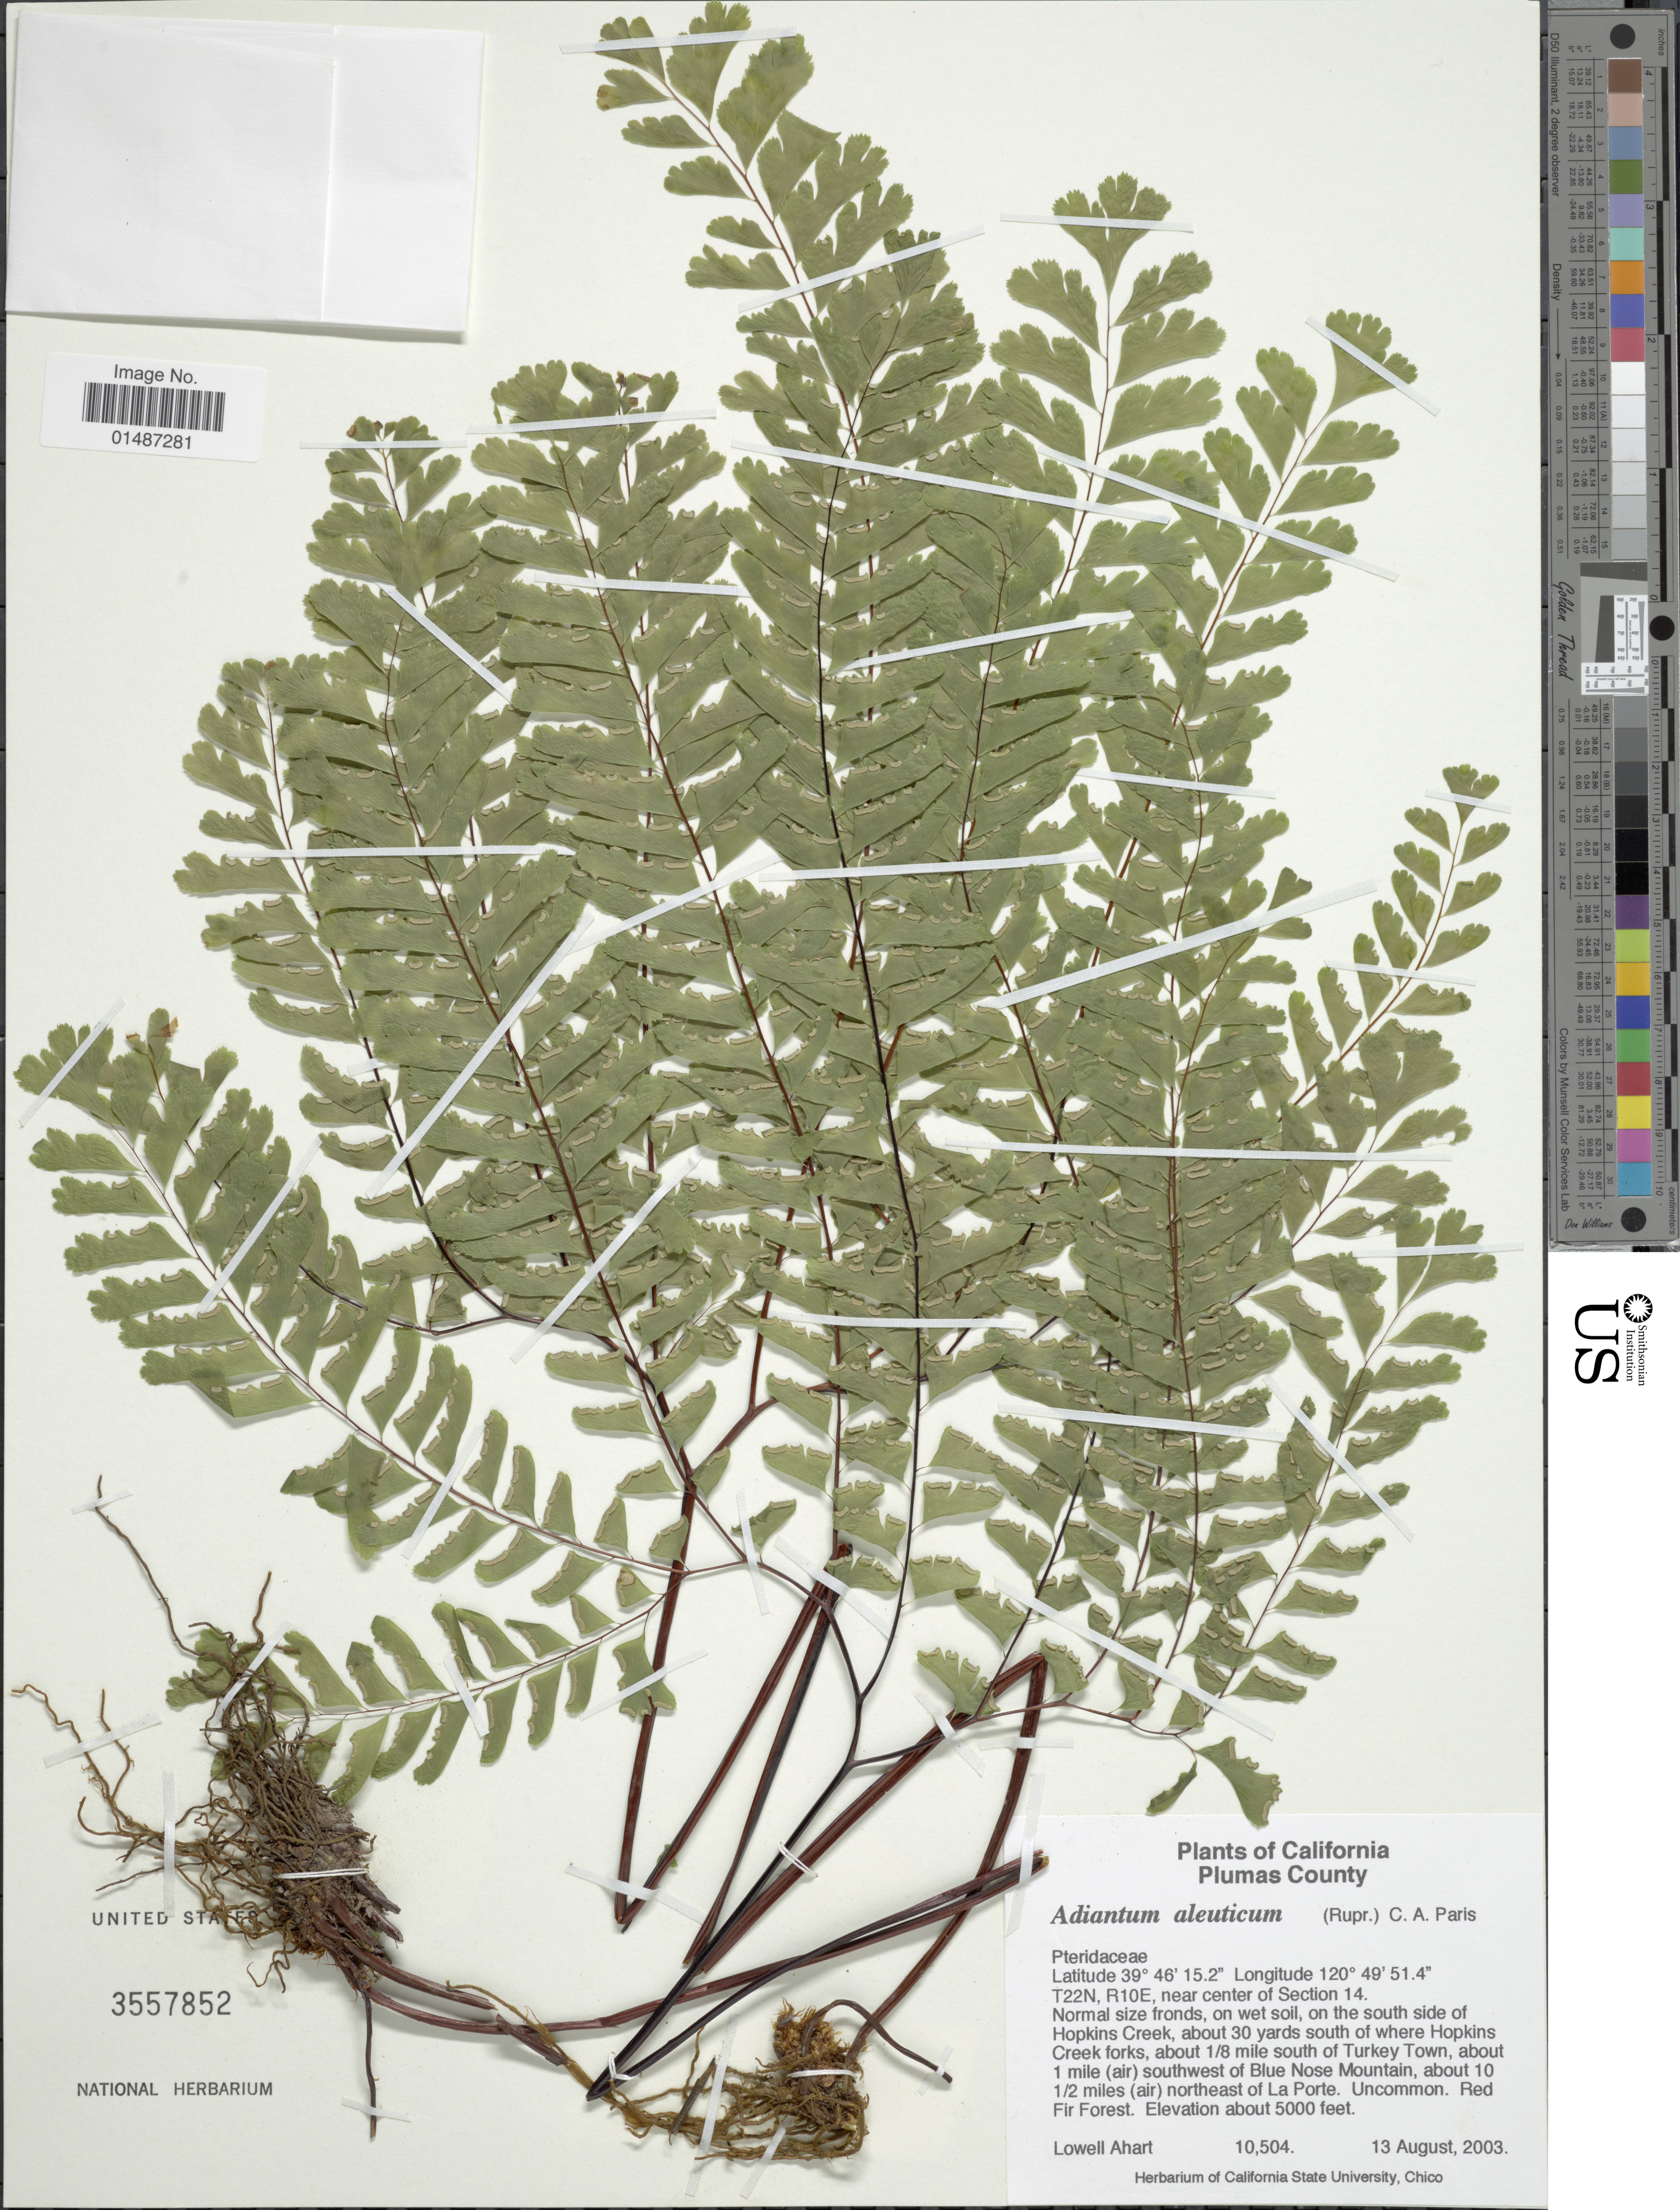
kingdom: Plantae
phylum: Tracheophyta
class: Polypodiopsida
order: Polypodiales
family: Pteridaceae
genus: Adiantum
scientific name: Adiantum pedatum subsp. aleuticum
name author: (Rupr.) Calder & Roy L. Taylor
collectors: L. Ahart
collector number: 10504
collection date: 2003-08-13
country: United States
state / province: California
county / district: Plumas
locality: Plumas County. T22N, R10E, near center of Section 14. On the south side of Hopkins Creek, about 30 yards south of where Hopkins Creek forks, about 1/8 mile south of Turkey Town, about 1 mile (air) southwest of Blue Nose Mountain, about 10 1/2 miles (air) northeast of La Porte.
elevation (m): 1524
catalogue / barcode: US 3557852